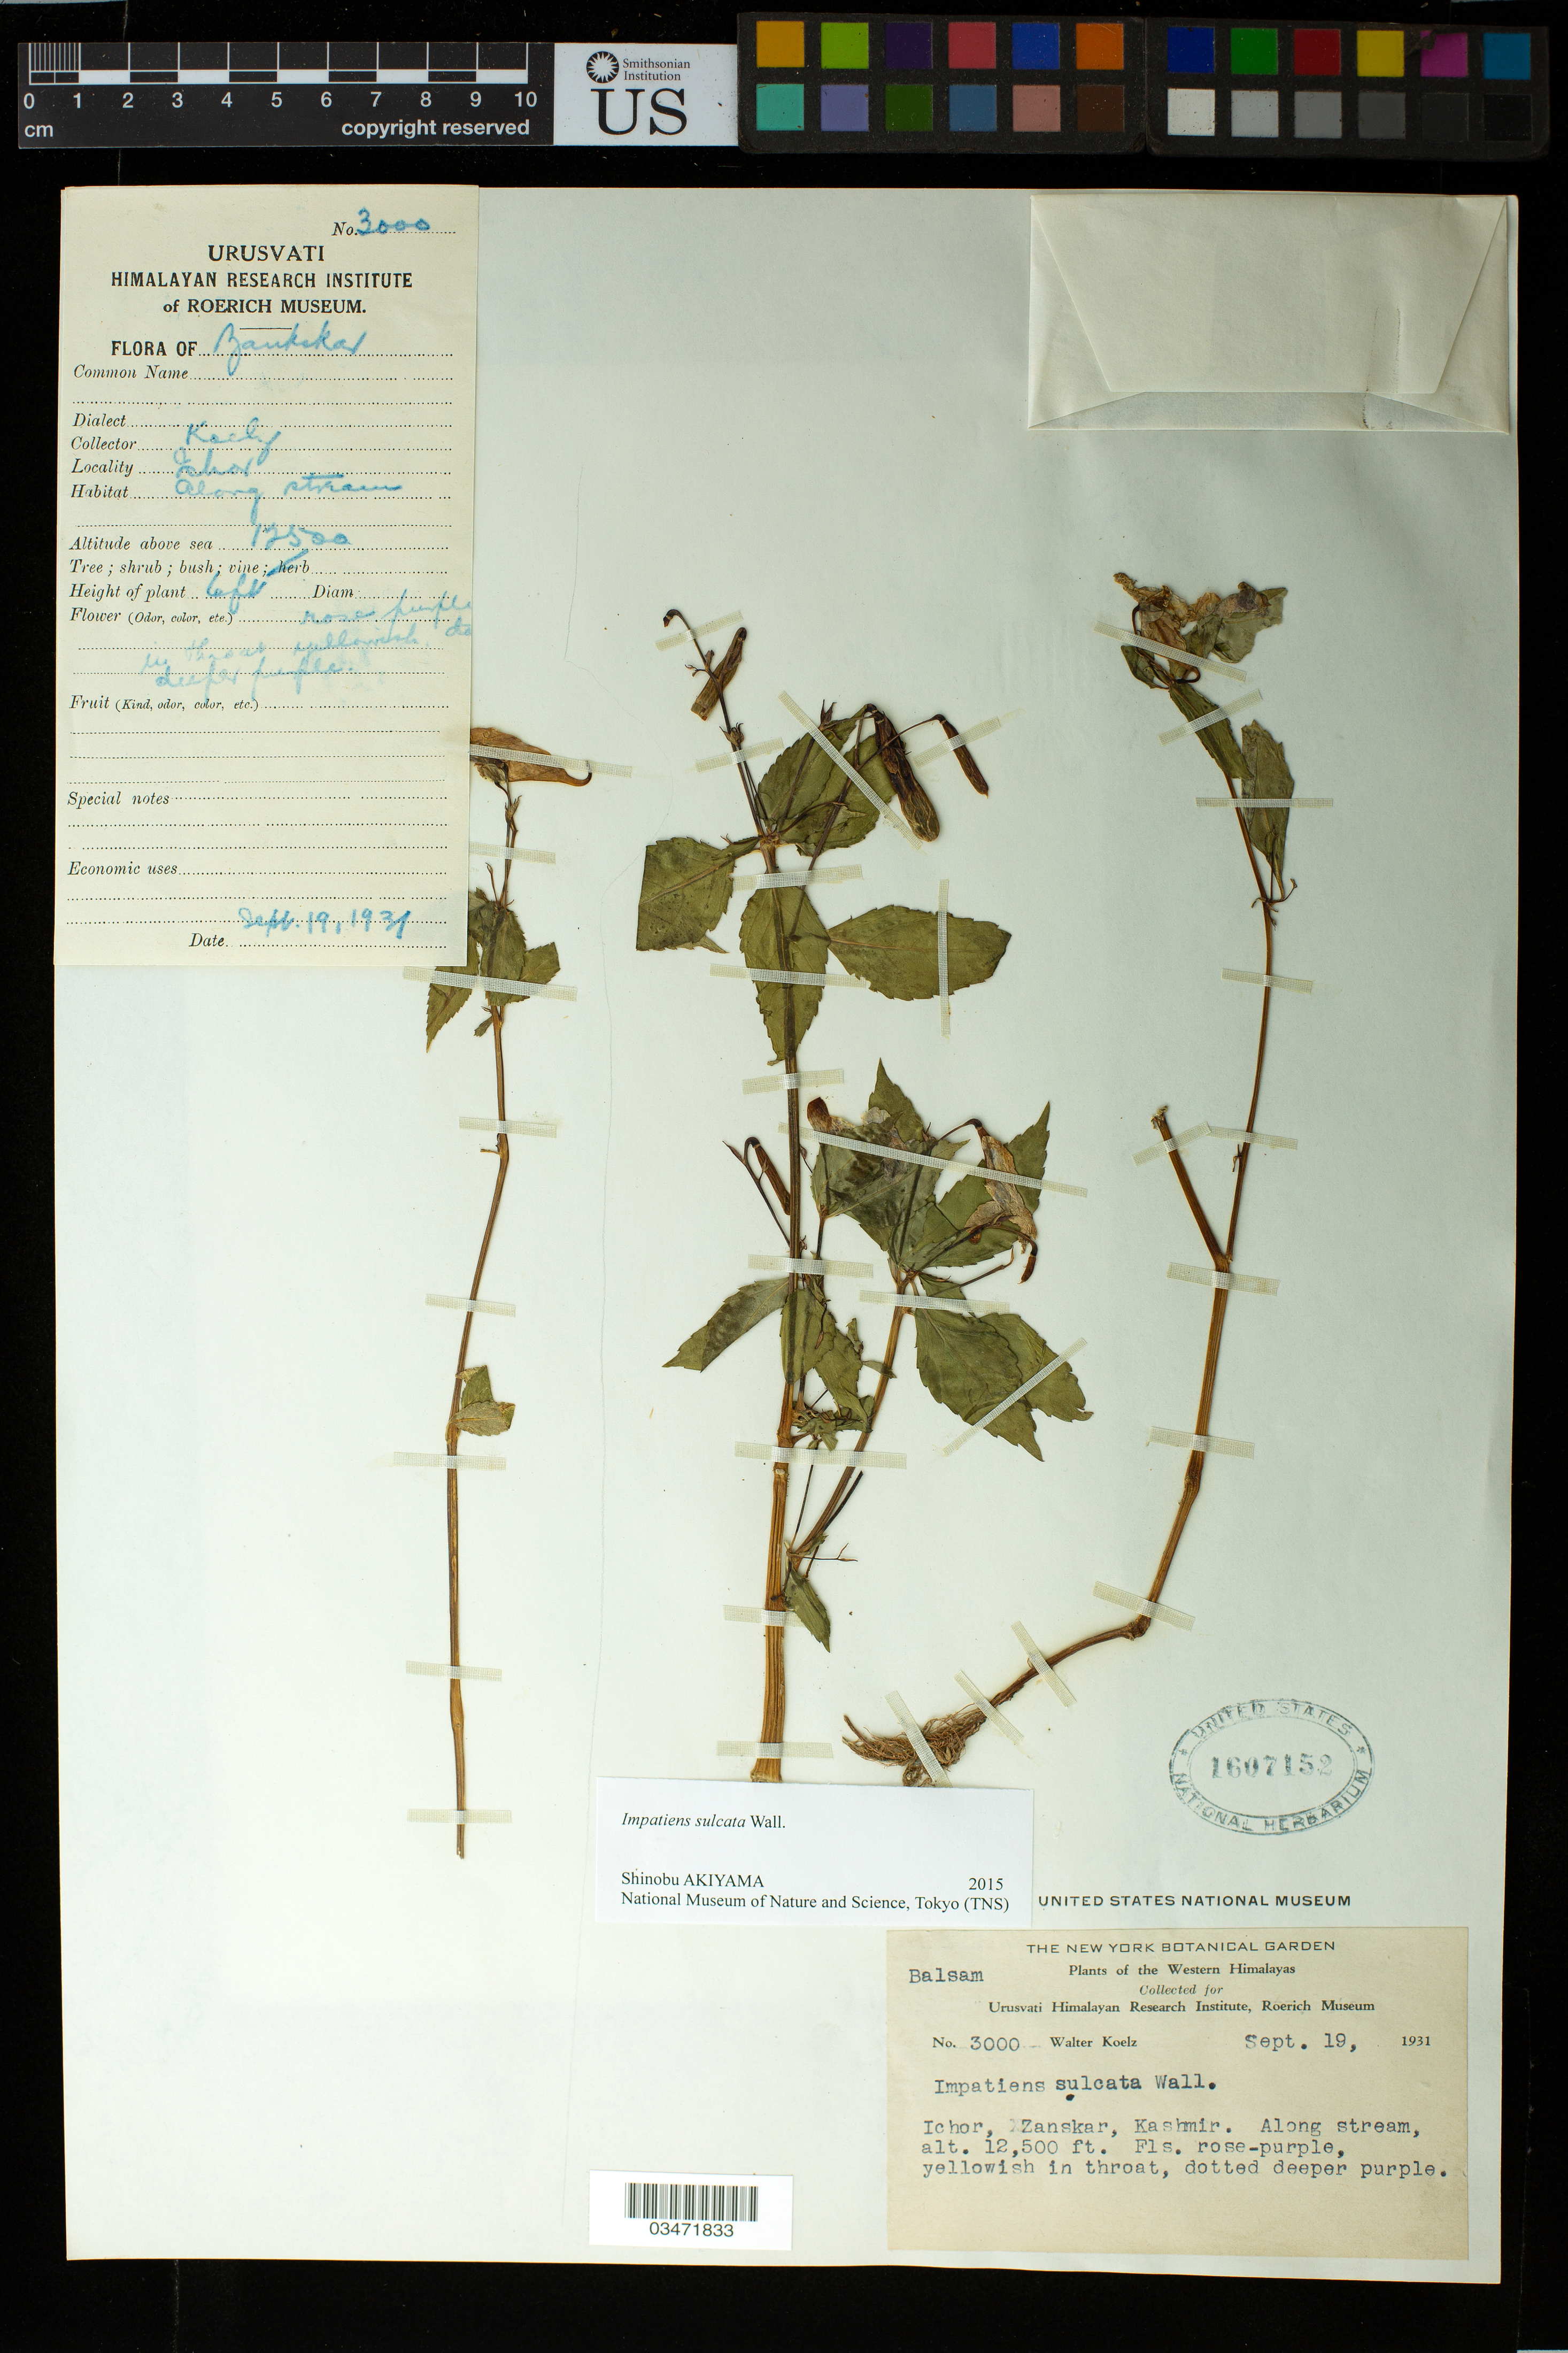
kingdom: Plantae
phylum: Tracheophyta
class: Magnoliopsida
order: Ericales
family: Balsaminaceae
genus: Impatiens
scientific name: Impatiens sulcata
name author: Wall.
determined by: Akiyama, Shinobu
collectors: W. N. Koelz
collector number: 3000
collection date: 1931-09-19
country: India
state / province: Jammu and Kashmir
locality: Ichor, Zanskar, Kashmir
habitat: Along stream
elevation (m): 3810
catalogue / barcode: US 1607152